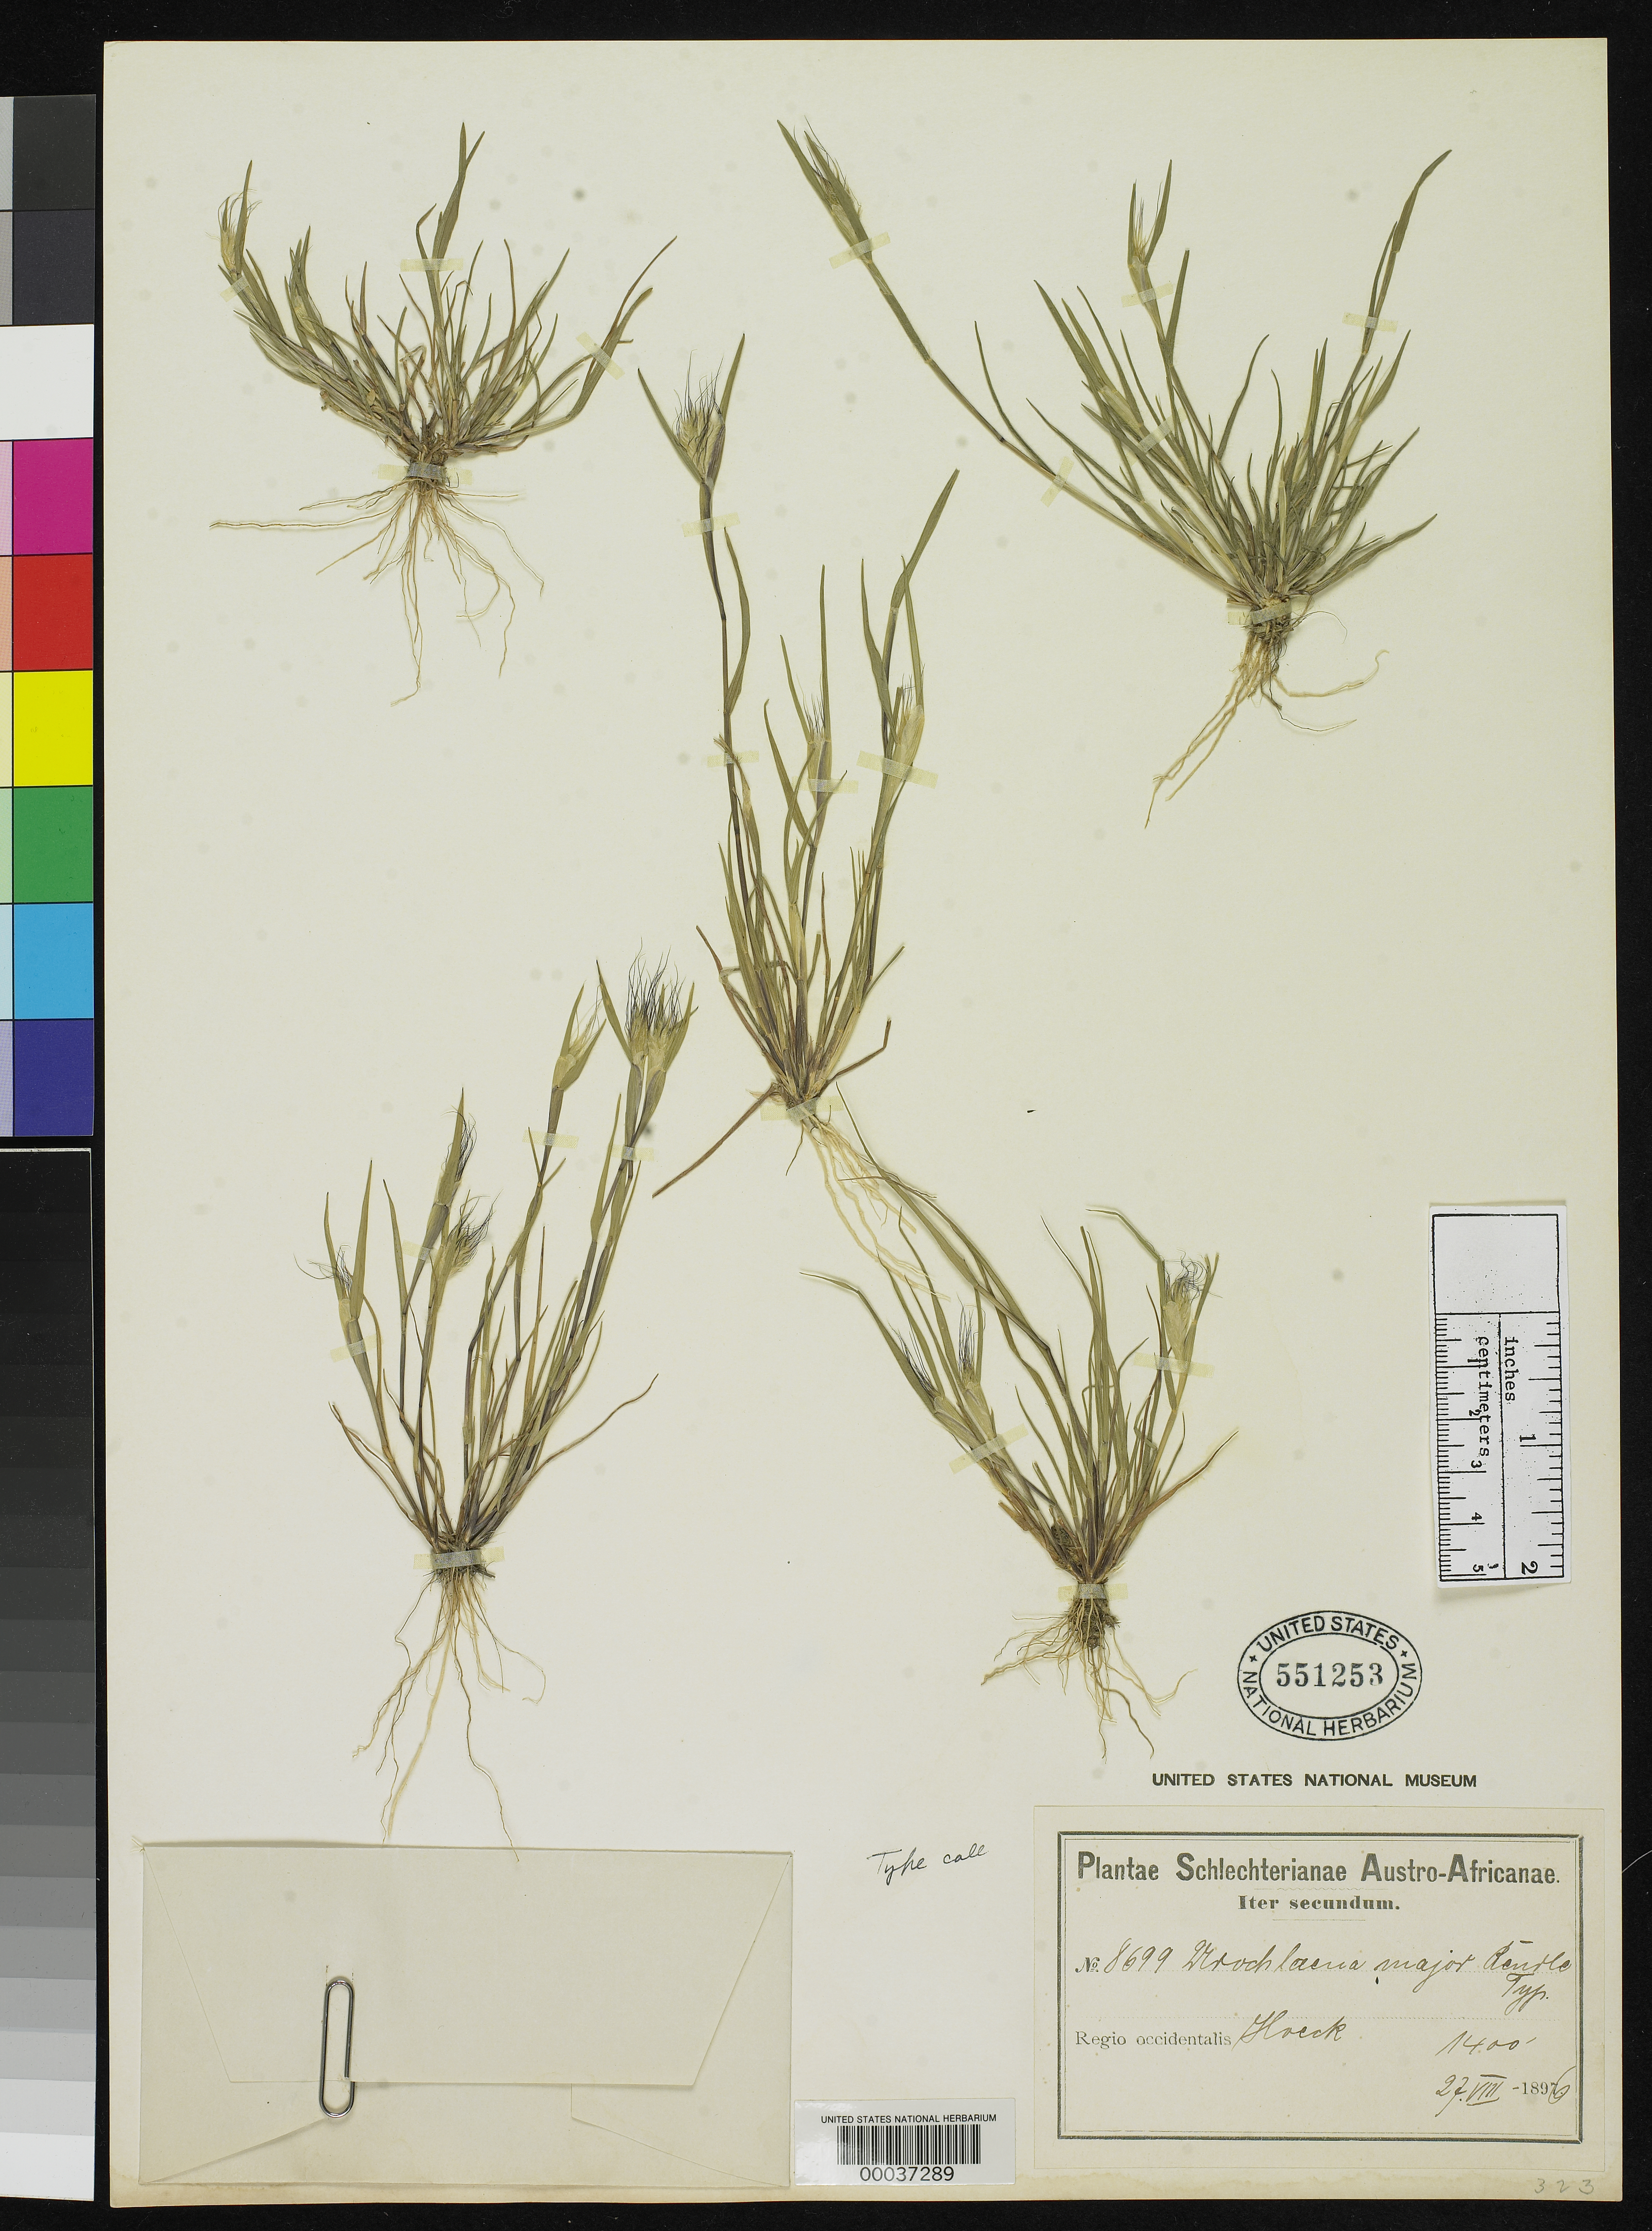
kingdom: Plantae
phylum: Tracheophyta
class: Liliopsida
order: Poales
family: Poaceae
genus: Urochlaena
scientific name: Urochlaena major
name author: Rendle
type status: Isotype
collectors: F. R. R. Schlechter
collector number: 8699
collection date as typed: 27 Aug 1896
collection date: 1896-08-27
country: South Africa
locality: Hoeck.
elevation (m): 427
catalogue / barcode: US 551253